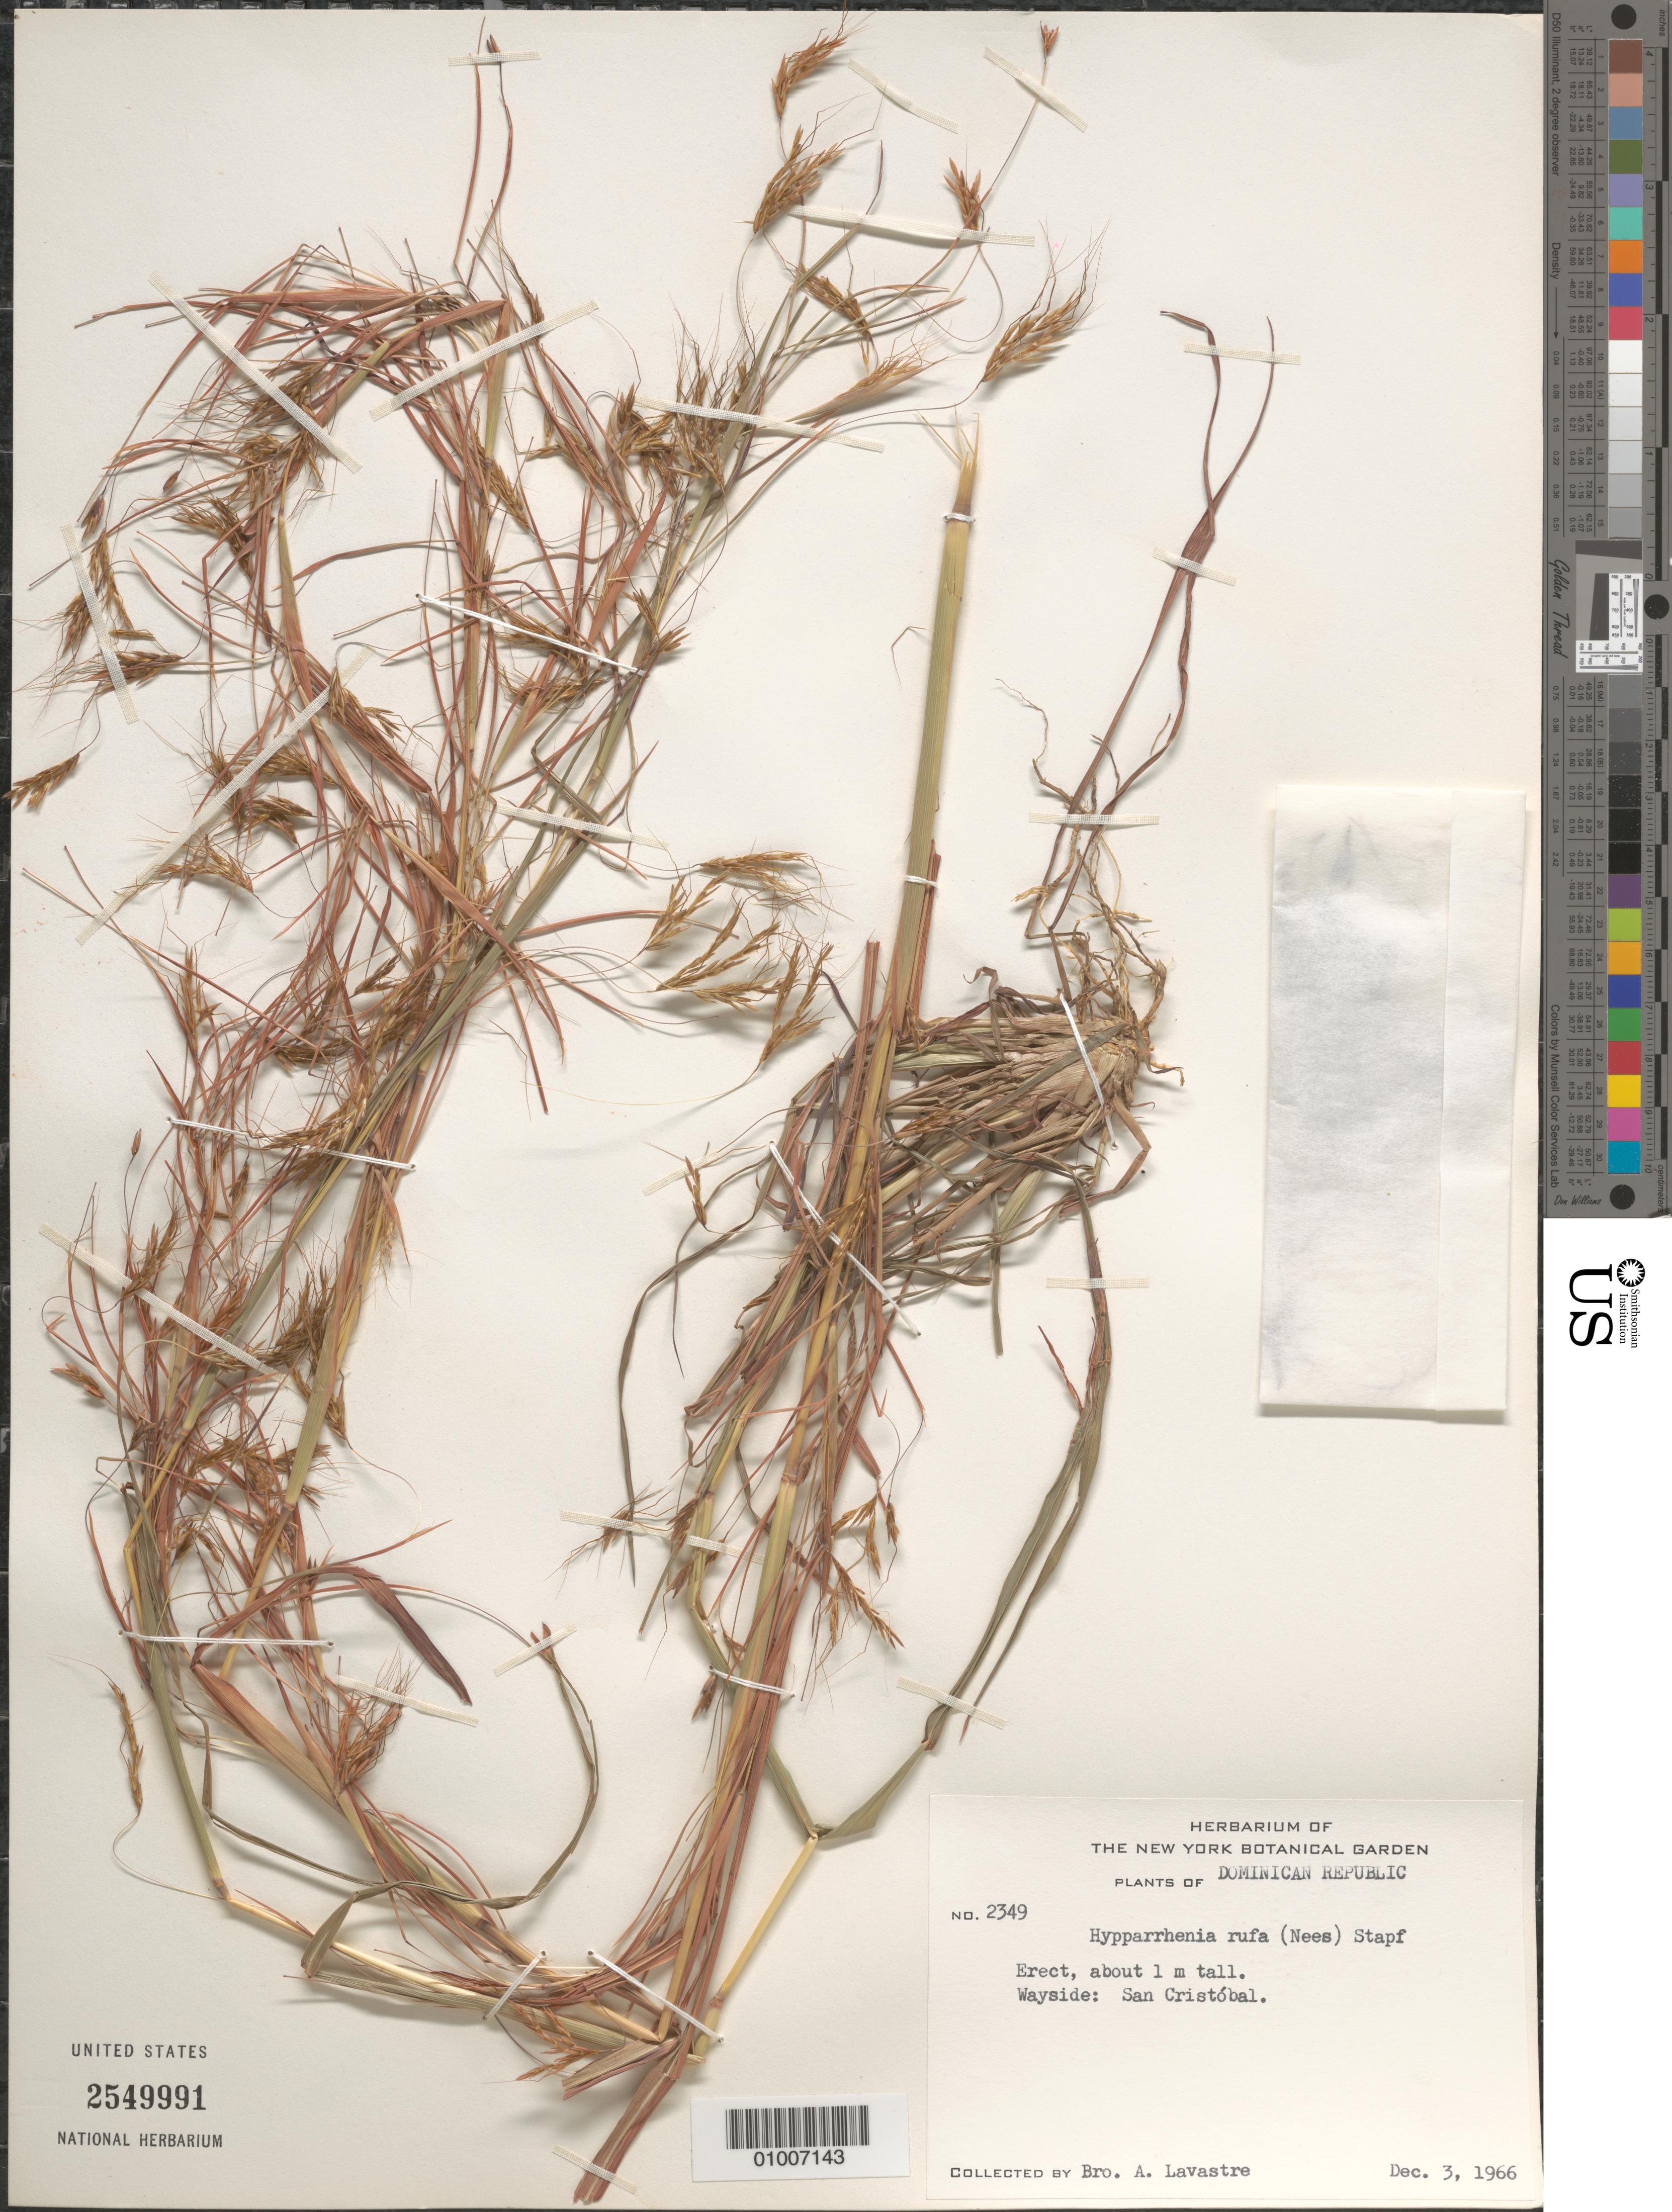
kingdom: Plantae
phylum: Tracheophyta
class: Liliopsida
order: Poales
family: Poaceae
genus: Hyparrhenia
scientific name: Hyparrhenia rufa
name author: (Nees) Stapf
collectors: B. Lavastre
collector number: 2349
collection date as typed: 03 Dec 1966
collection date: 1966-12-03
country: Dominican Republic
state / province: San Cristóbal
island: Hispaniola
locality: San Cristobal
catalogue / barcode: US 2549991